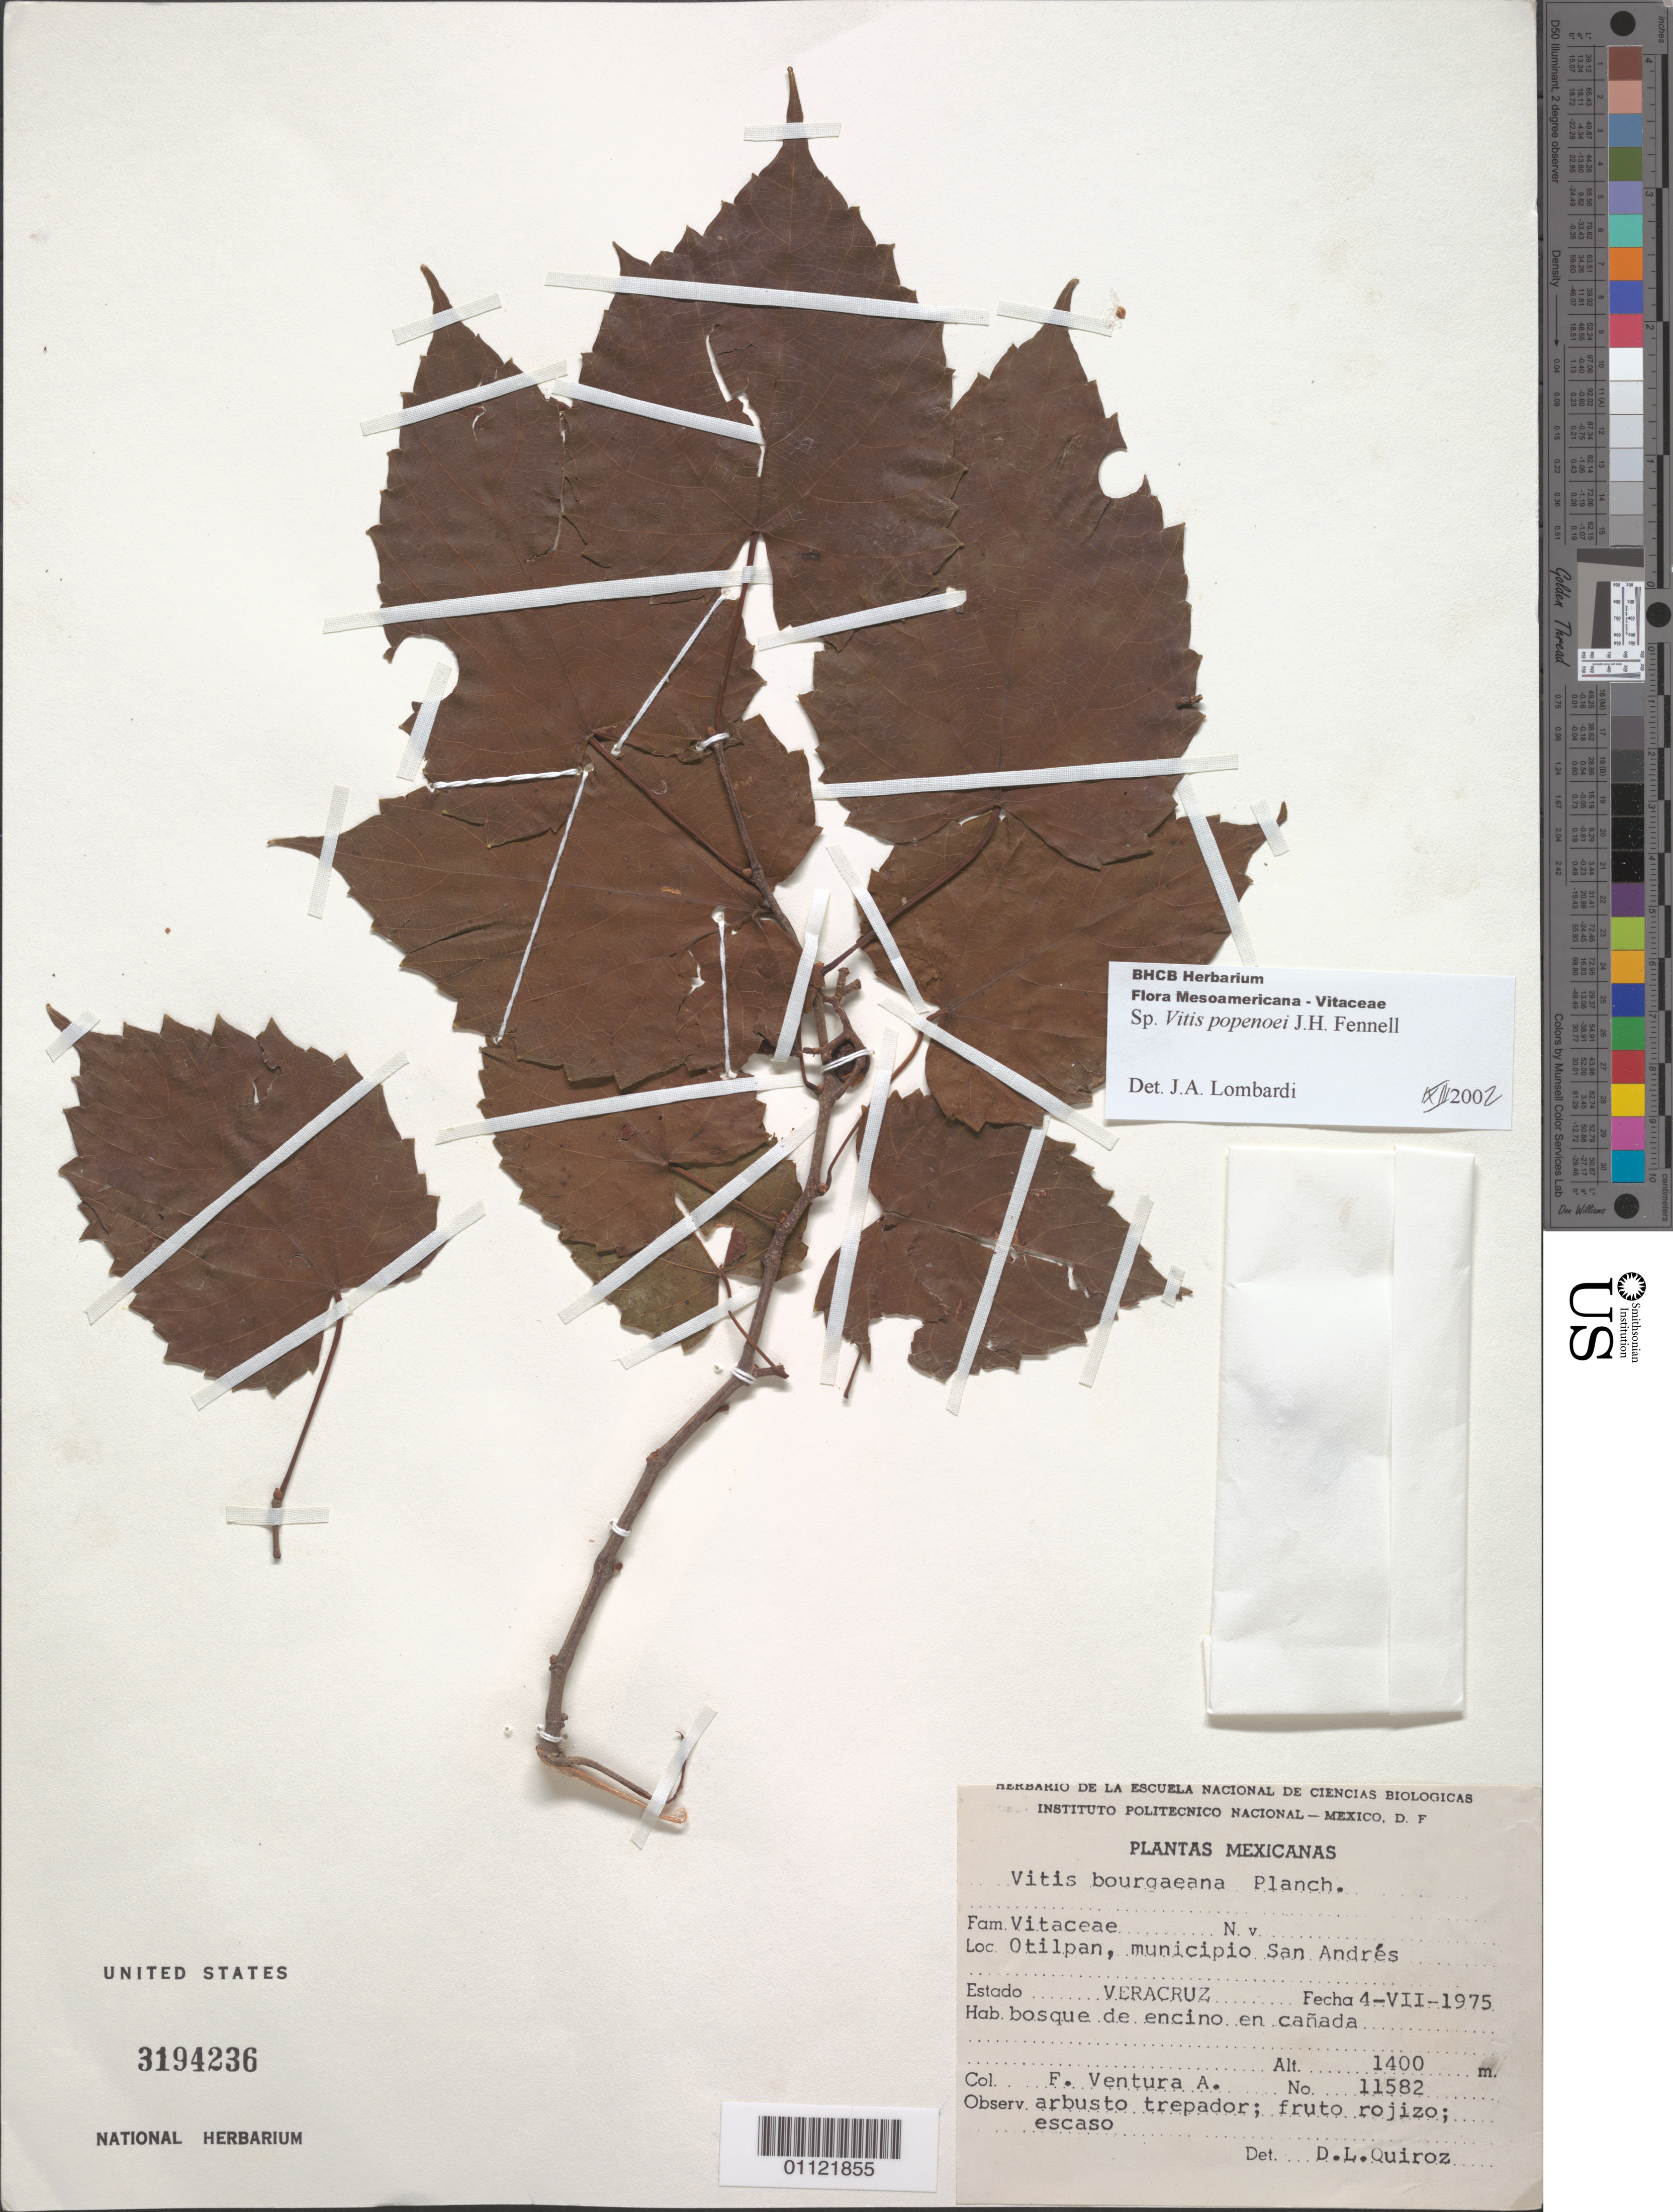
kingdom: Plantae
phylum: Tracheophyta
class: Magnoliopsida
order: Vitales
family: Vitaceae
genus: Vitis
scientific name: Vitis popenoei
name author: J.L. Fennell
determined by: Lombardi, Julio A.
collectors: F. Ventura A.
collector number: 11582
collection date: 1975-07-04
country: Mexico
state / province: Veracruz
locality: Otilpan, municipio San Andres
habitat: bosque de encino en canada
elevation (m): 1400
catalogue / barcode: US 3194236